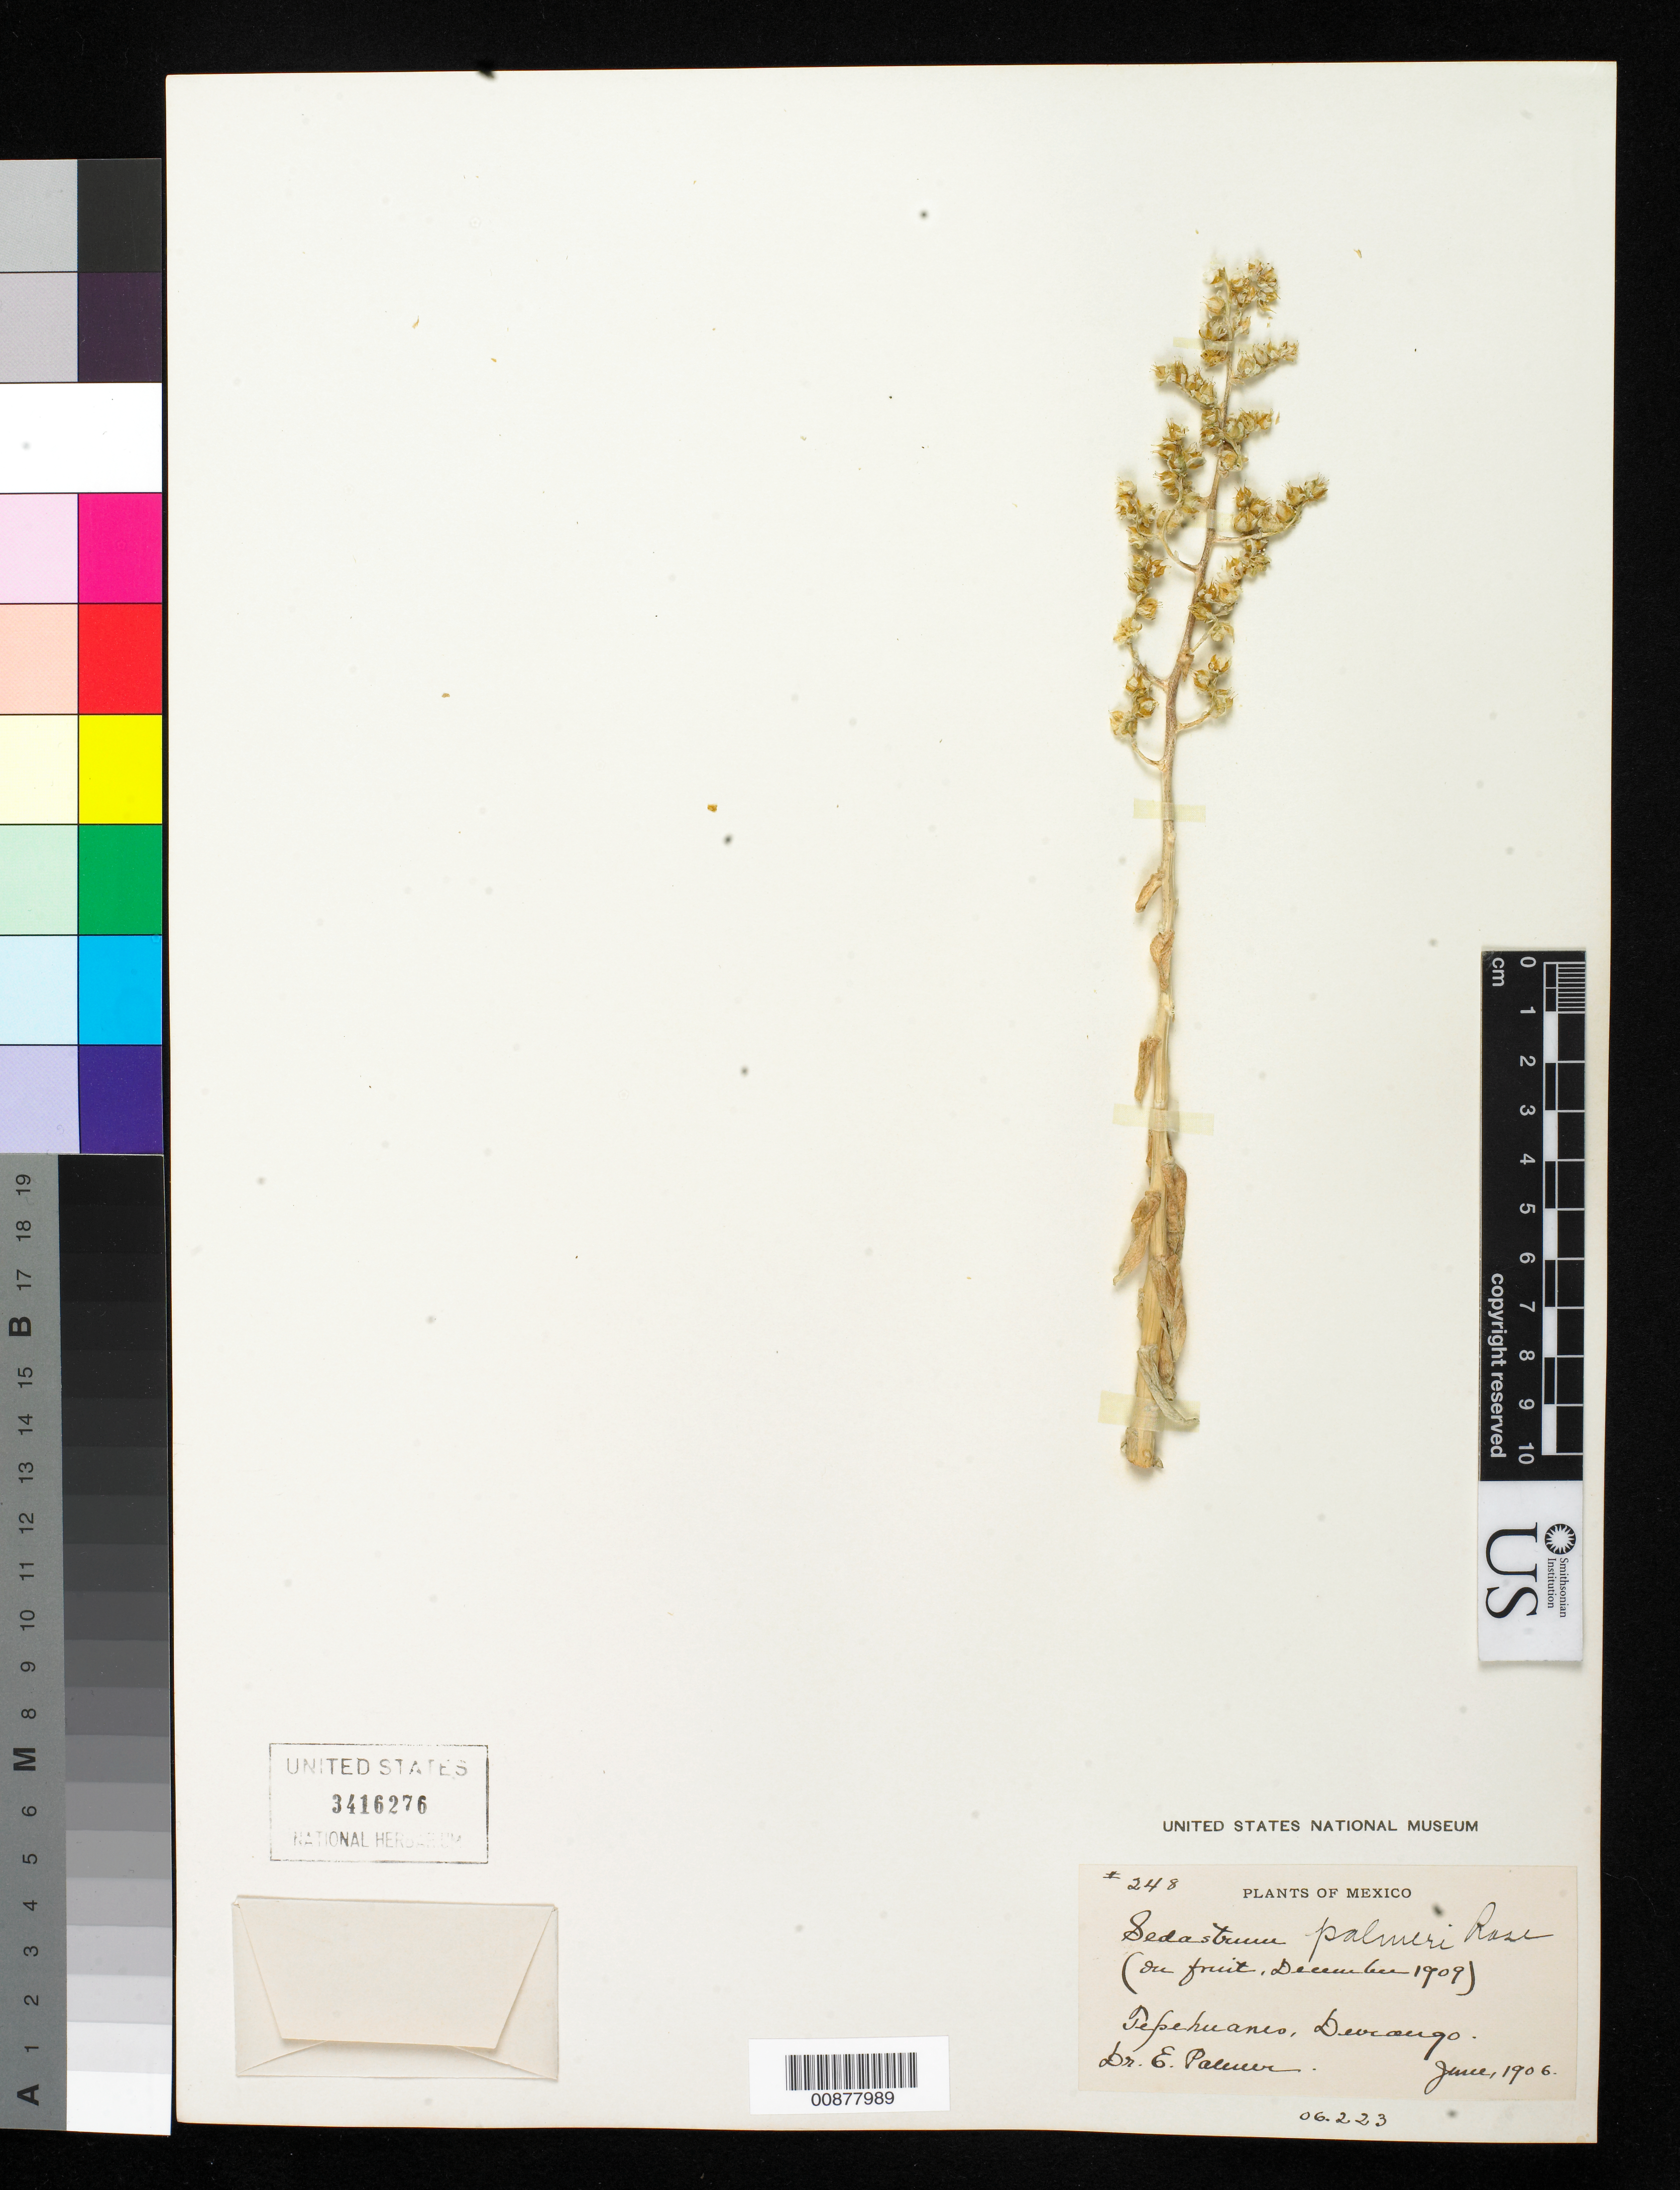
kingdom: Plantae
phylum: Tracheophyta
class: Magnoliopsida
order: Saxifragales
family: Crassulaceae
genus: Sedum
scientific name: Sedum glabrum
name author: (Rose) Praeger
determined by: Strong, Mark T., (BOT), Smithsonian Institution - National Museum of Natural History (UNITED STATES)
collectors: E. Palmer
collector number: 248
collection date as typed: Jun 1906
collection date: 1906-06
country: Mexico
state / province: Durango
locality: Tepehuanes, Durango.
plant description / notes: Possible type??? of Sedastrum palmeri Rose ex Fröd. (need to check citation, not available online)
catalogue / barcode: US 3416276